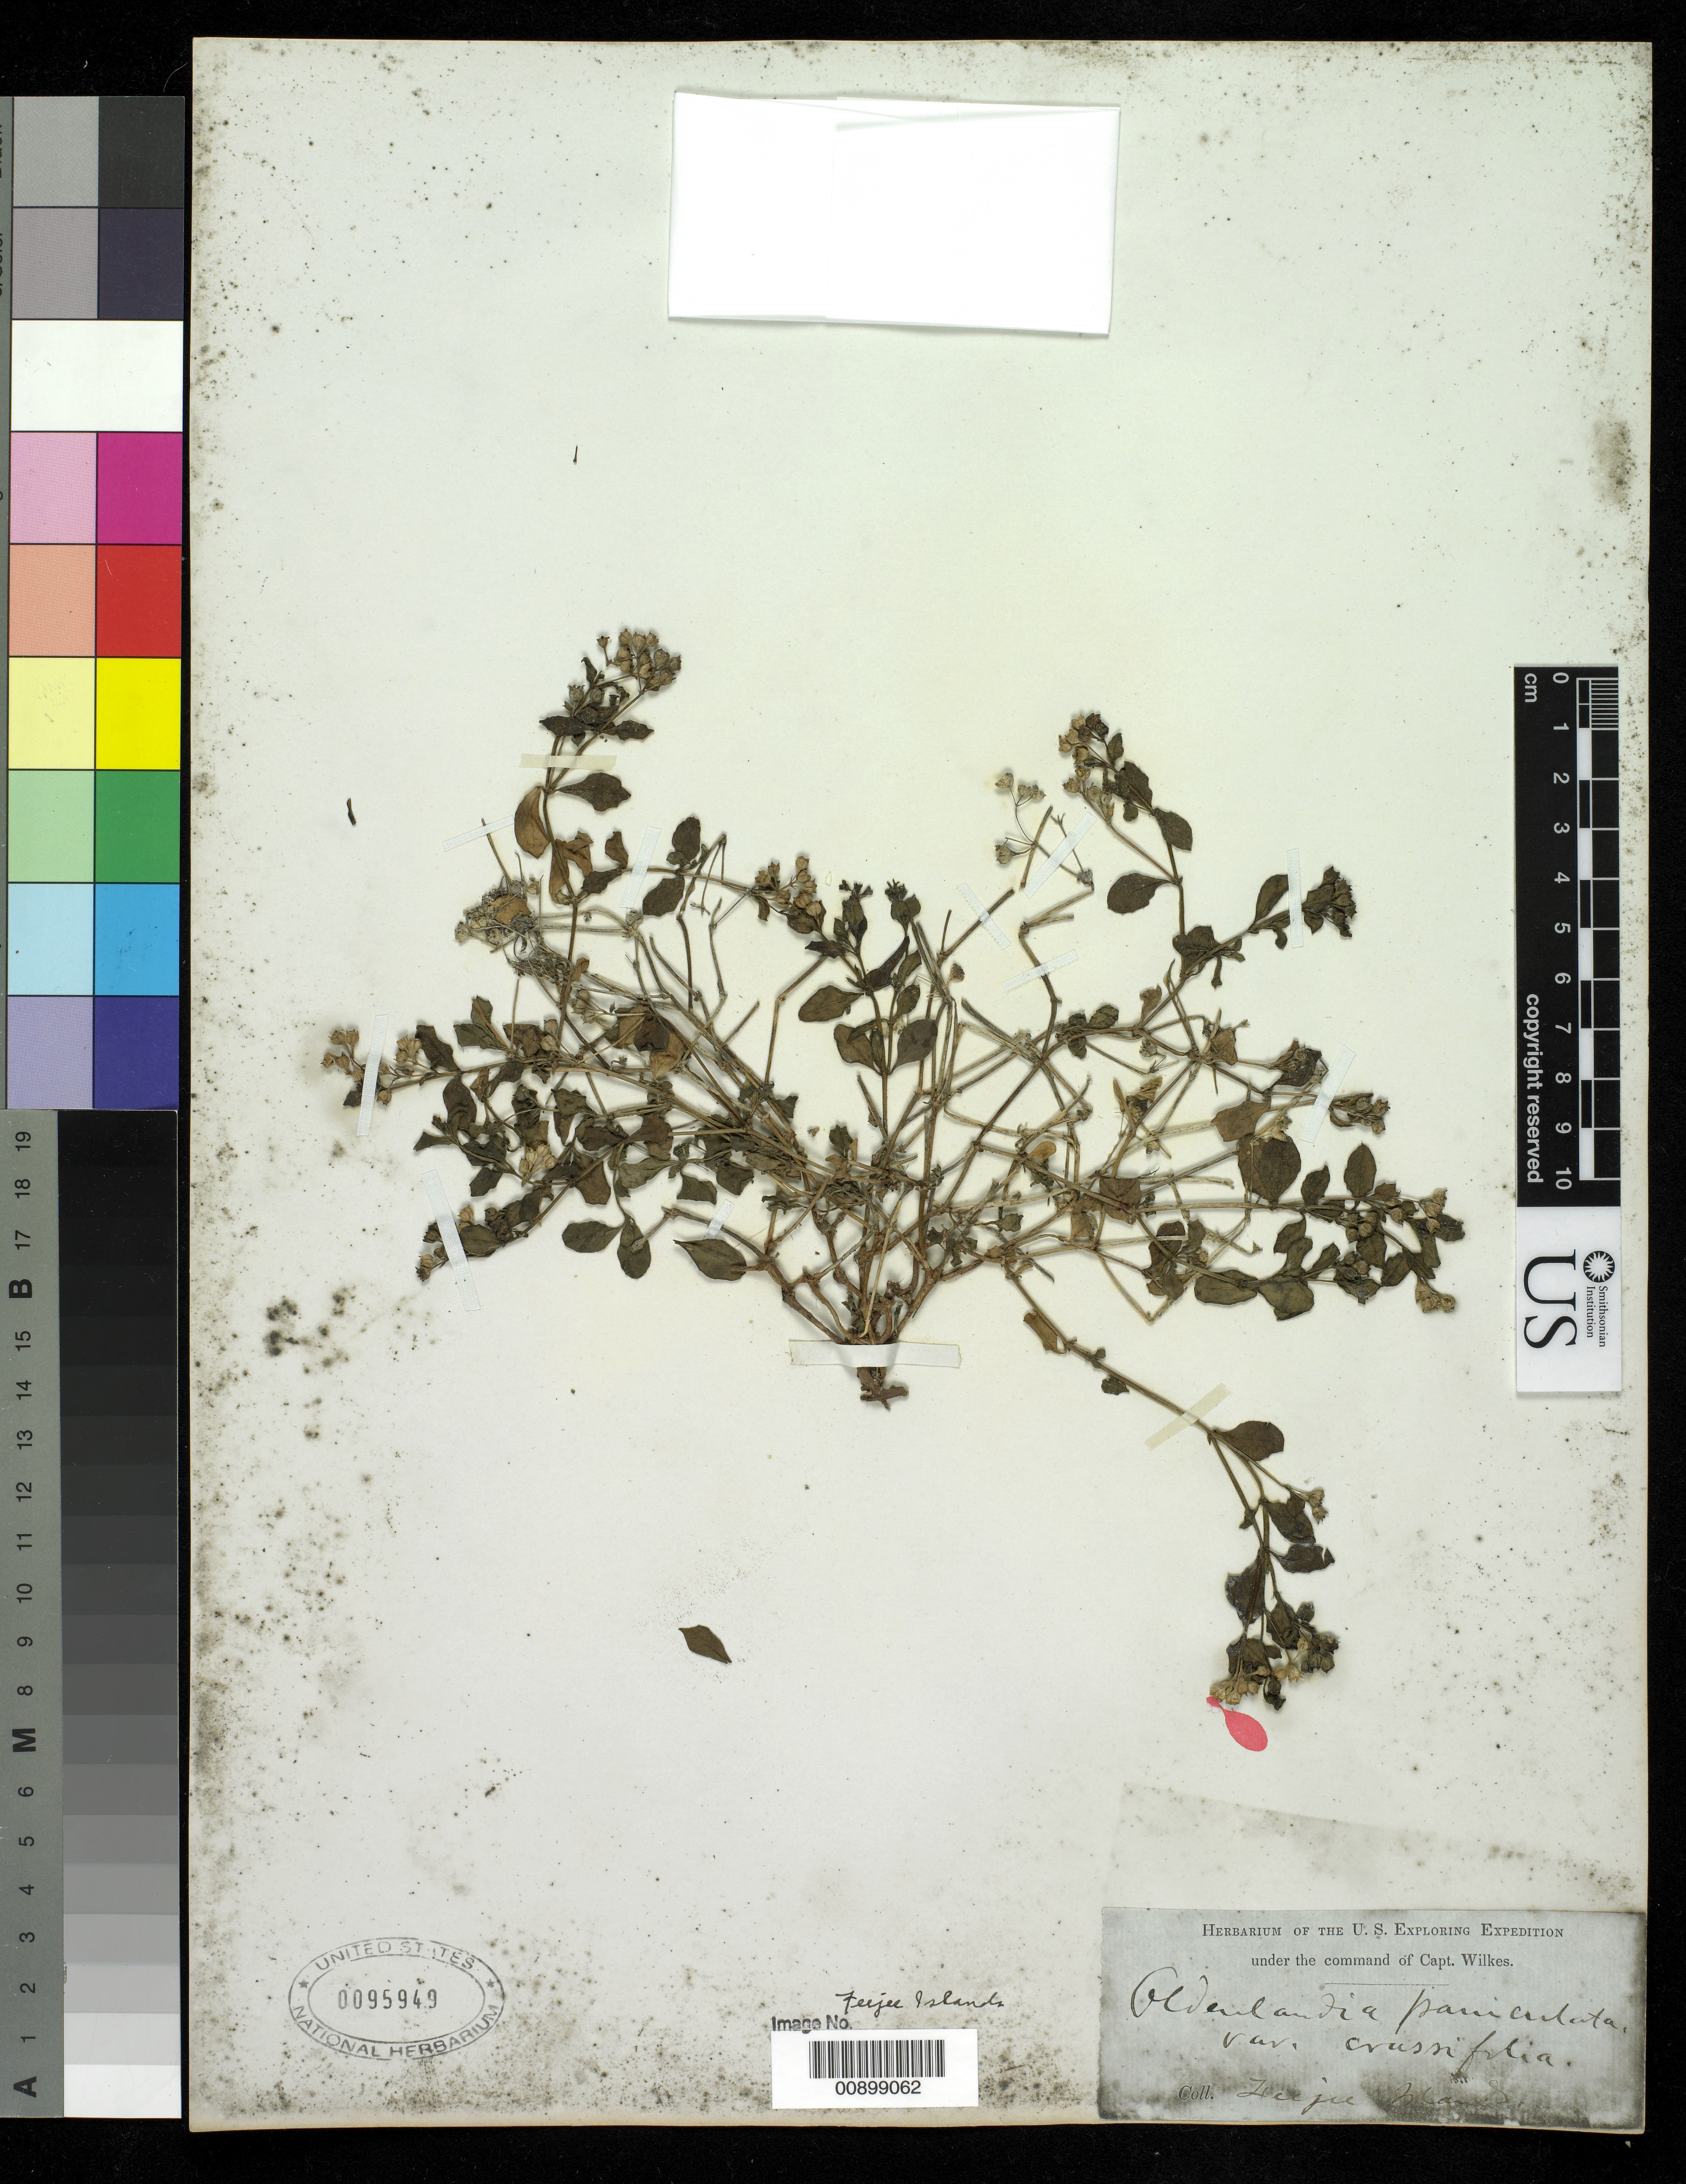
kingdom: Plantae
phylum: Tracheophyta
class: Magnoliopsida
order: Gentianales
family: Rubiaceae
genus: Leptopetalum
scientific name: Leptopetalum biflorum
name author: (L.) Neupane & N. Wikstr.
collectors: Wilkes Explor. Exped.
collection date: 1838/1842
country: Fiji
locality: Feejee Islands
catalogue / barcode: US 95949